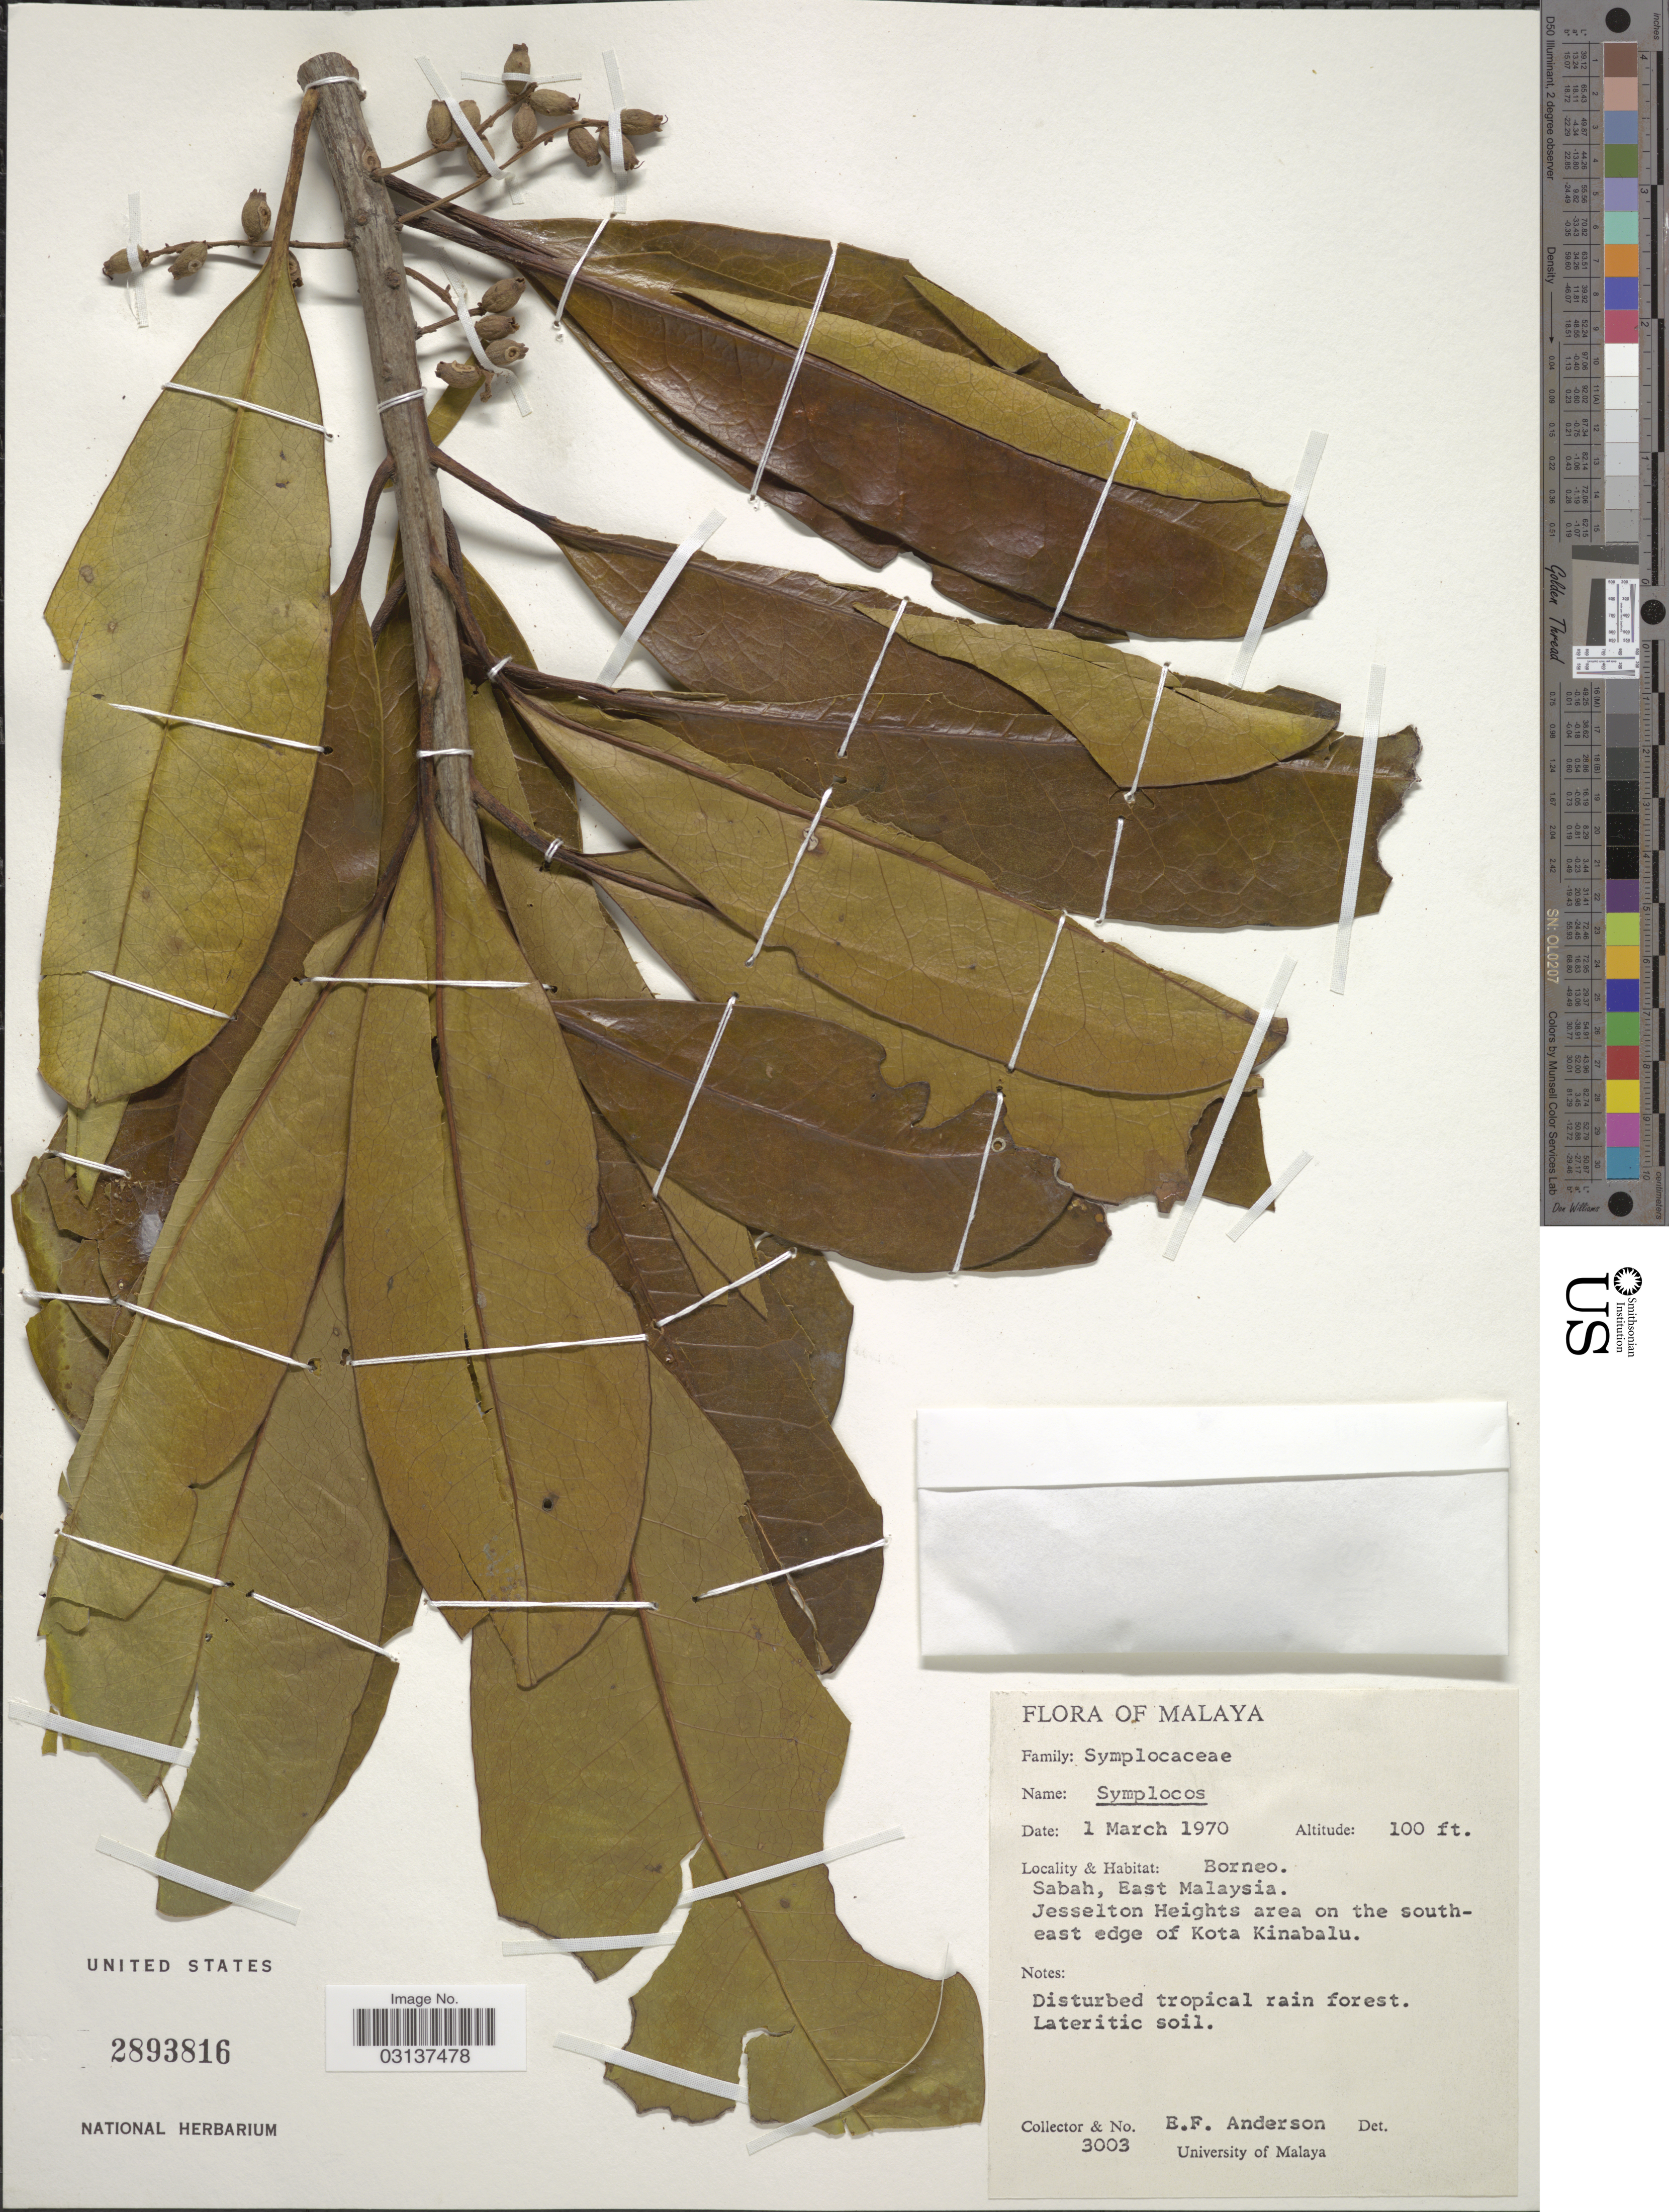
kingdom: Plantae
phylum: Tracheophyta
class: Magnoliopsida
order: Ericales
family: Symplocaceae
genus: Symplocos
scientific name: Symplocos sp.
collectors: B. F. Anderson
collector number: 3003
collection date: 1970-03-01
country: Malaysia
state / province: Sabah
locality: Malaya, Borneo. Sabah, East Malaysia. Jesselton Heights area on the southeast edge of Kota Kinabalu.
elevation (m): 30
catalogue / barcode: US 2893816